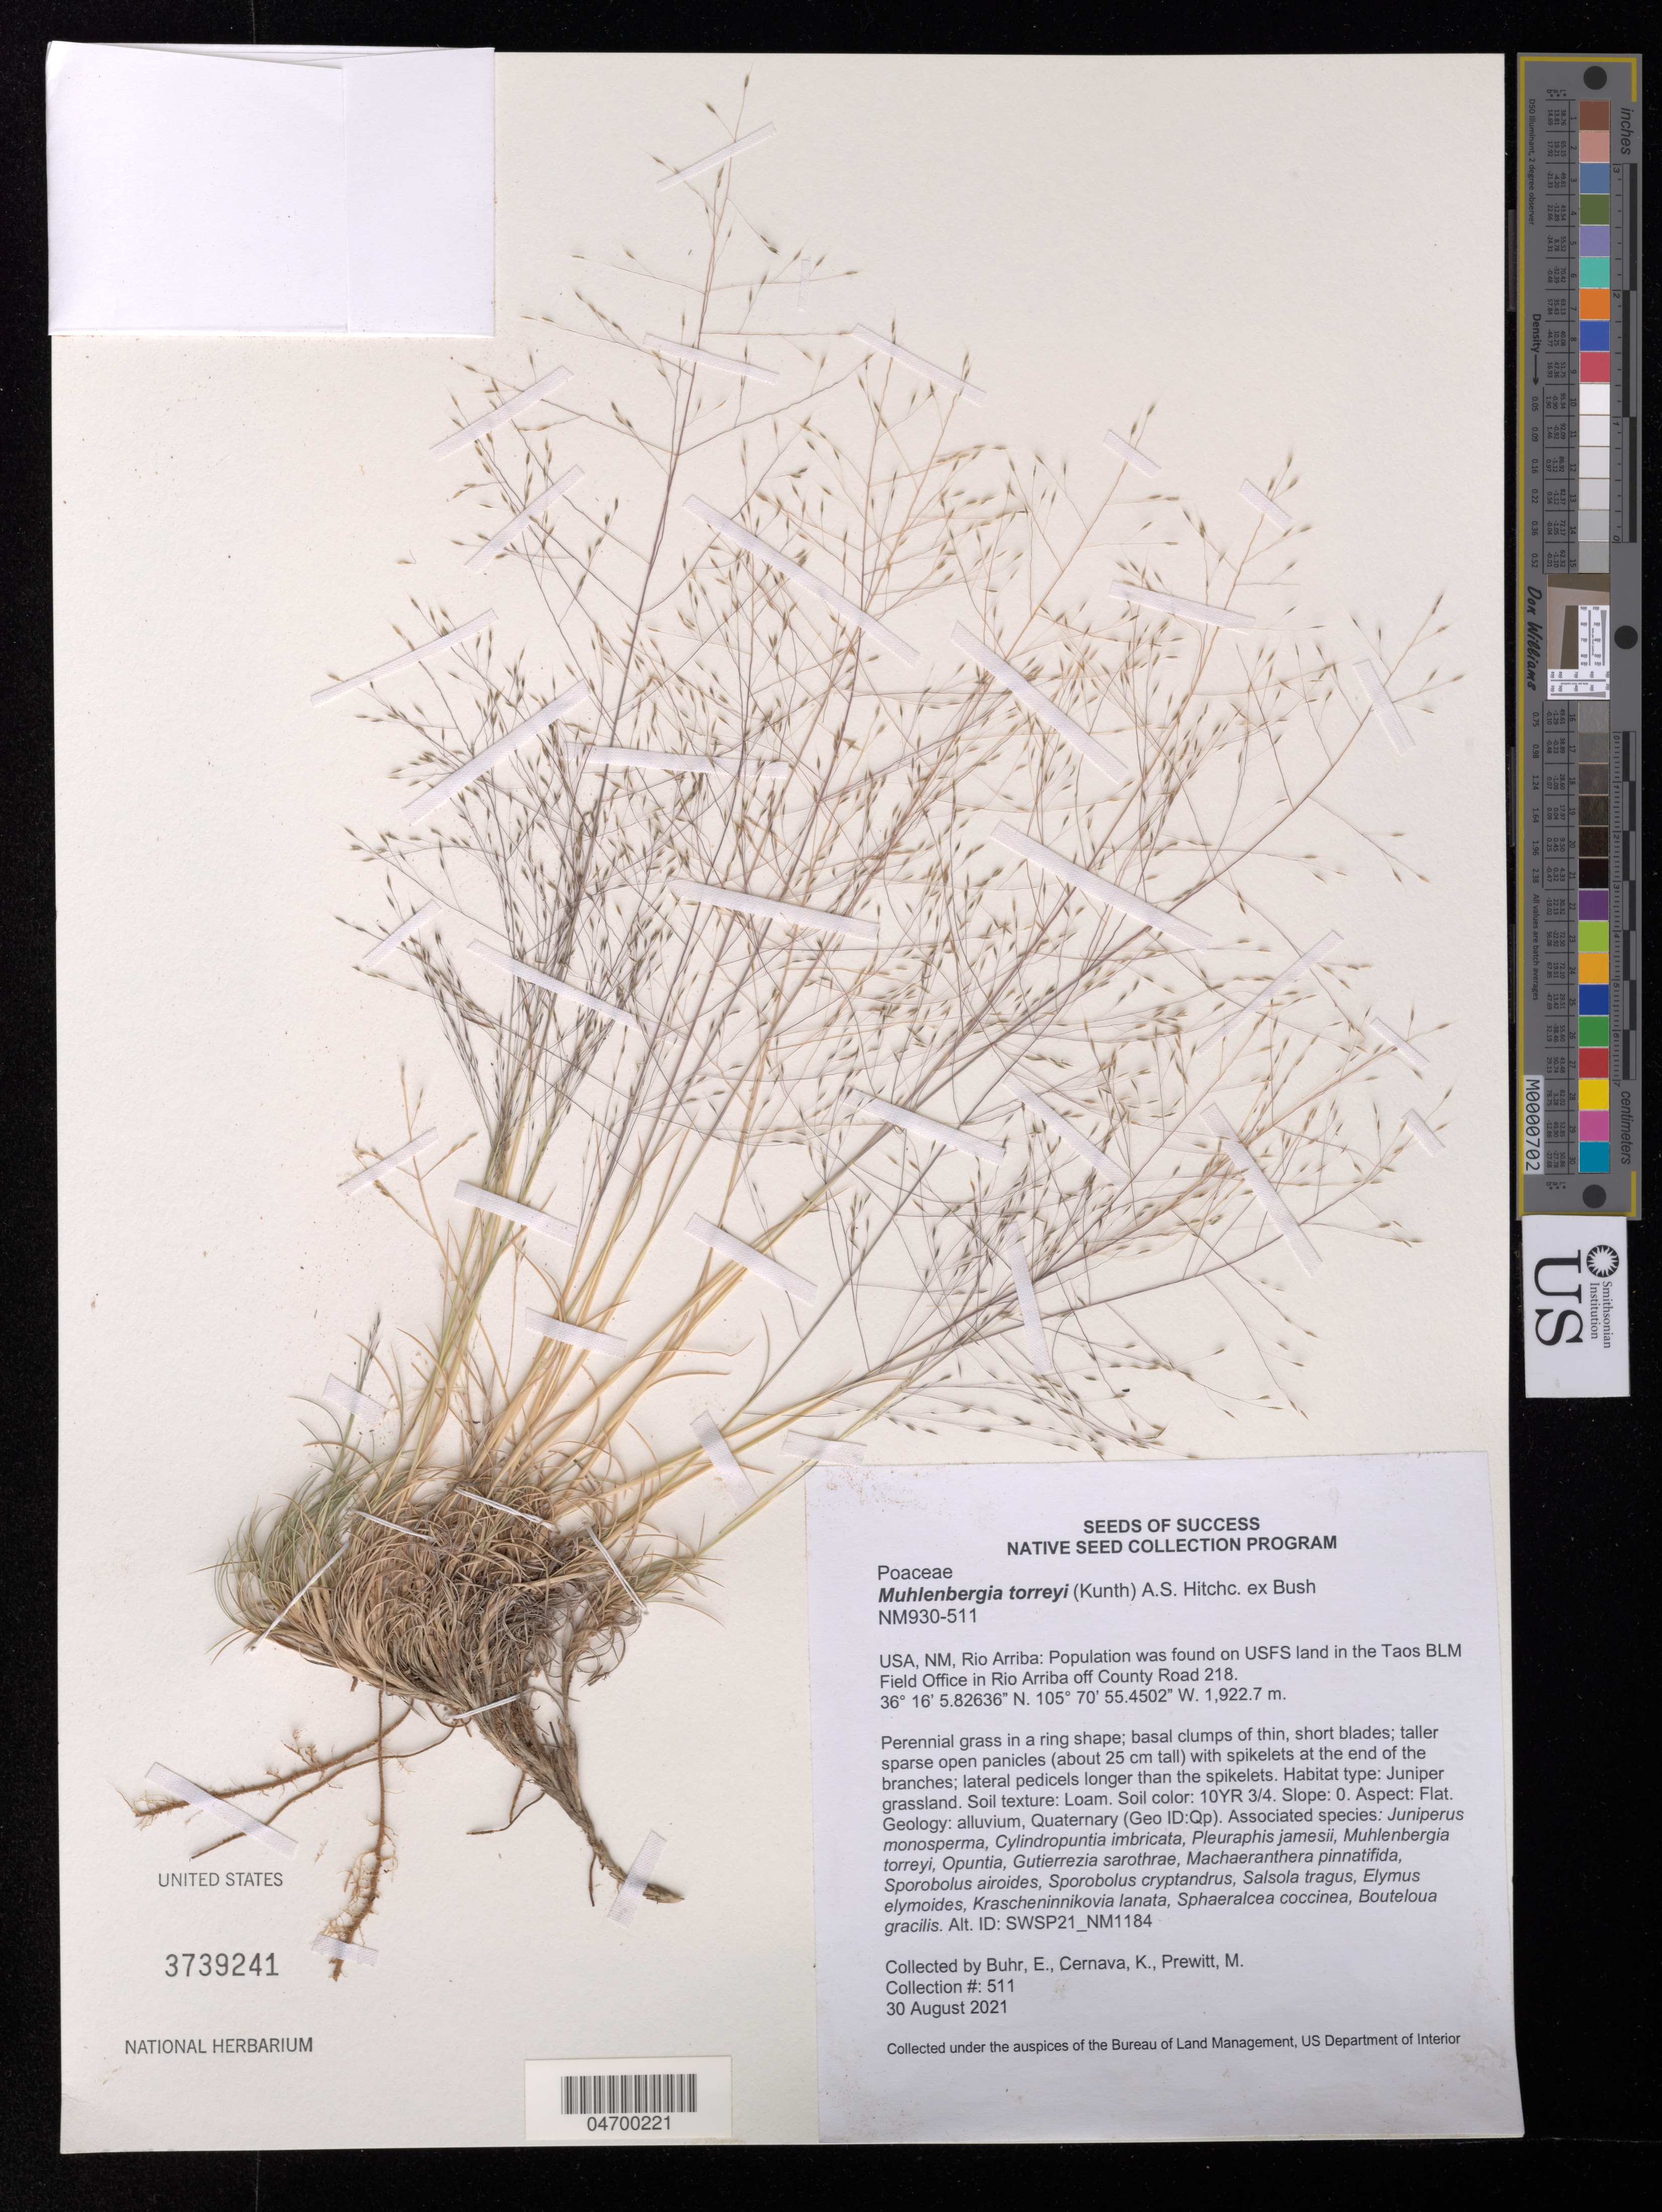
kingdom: Plantae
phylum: Tracheophyta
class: Liliopsida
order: Poales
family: Poaceae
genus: Muhlenbergia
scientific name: Muhlenbergia torreyi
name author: (Kunth) Hitchc. ex Bush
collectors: E. Buhr, C. Silliman & D. Sauve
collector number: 511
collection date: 2021-08-30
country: United States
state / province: New Mexico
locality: Rio Arriba: On USFS land in the Taos BLM Field Office in Rio Arriba off County Road 218.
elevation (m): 1922.7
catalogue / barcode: US 3739241